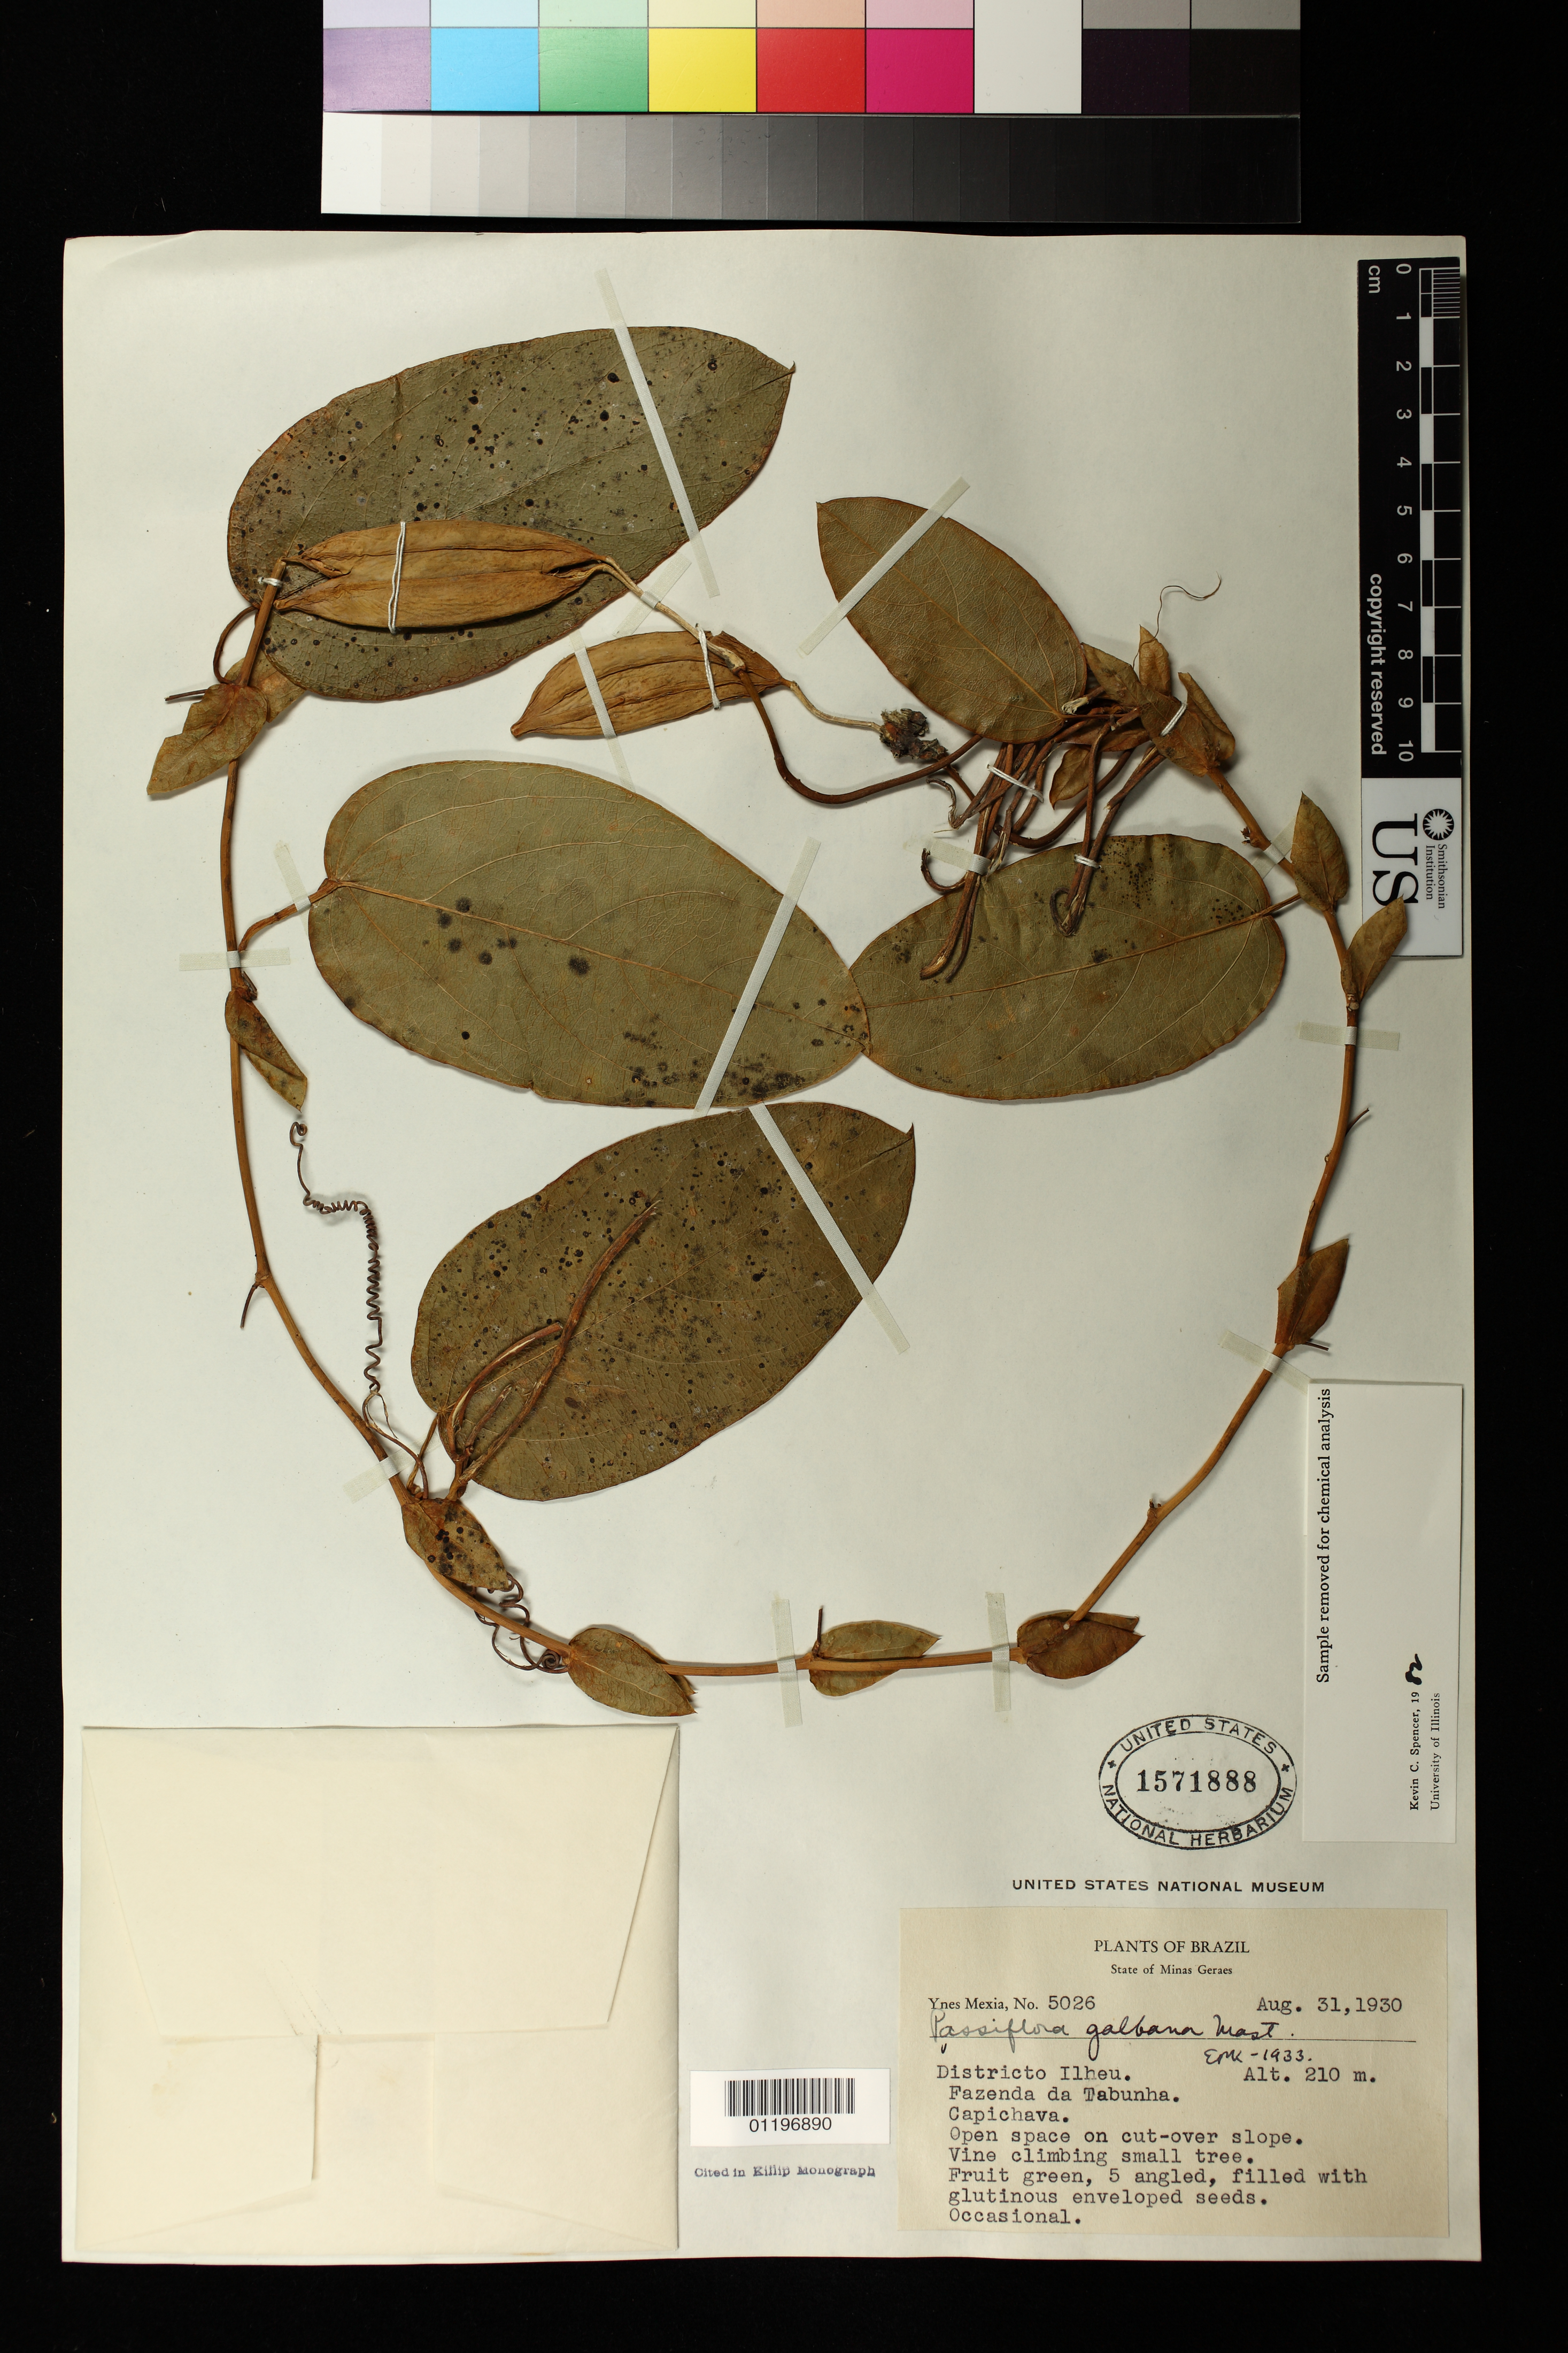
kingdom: Plantae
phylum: Tracheophyta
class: Magnoliopsida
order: Malpighiales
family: Passifloraceae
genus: Passiflora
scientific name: Passiflora silvestris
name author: Vell.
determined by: Strong, Mark T., (BOT), Smithsonian Institution - National Museum of Natural History (UNITED STATES)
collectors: Y. Mexia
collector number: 5026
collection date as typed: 31 Aug 1930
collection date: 1930-08-31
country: Brazil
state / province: Minas Gerais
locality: Districto Ilheu, Fazenda da Tabunha, Capichava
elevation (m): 210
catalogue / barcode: US 1571888